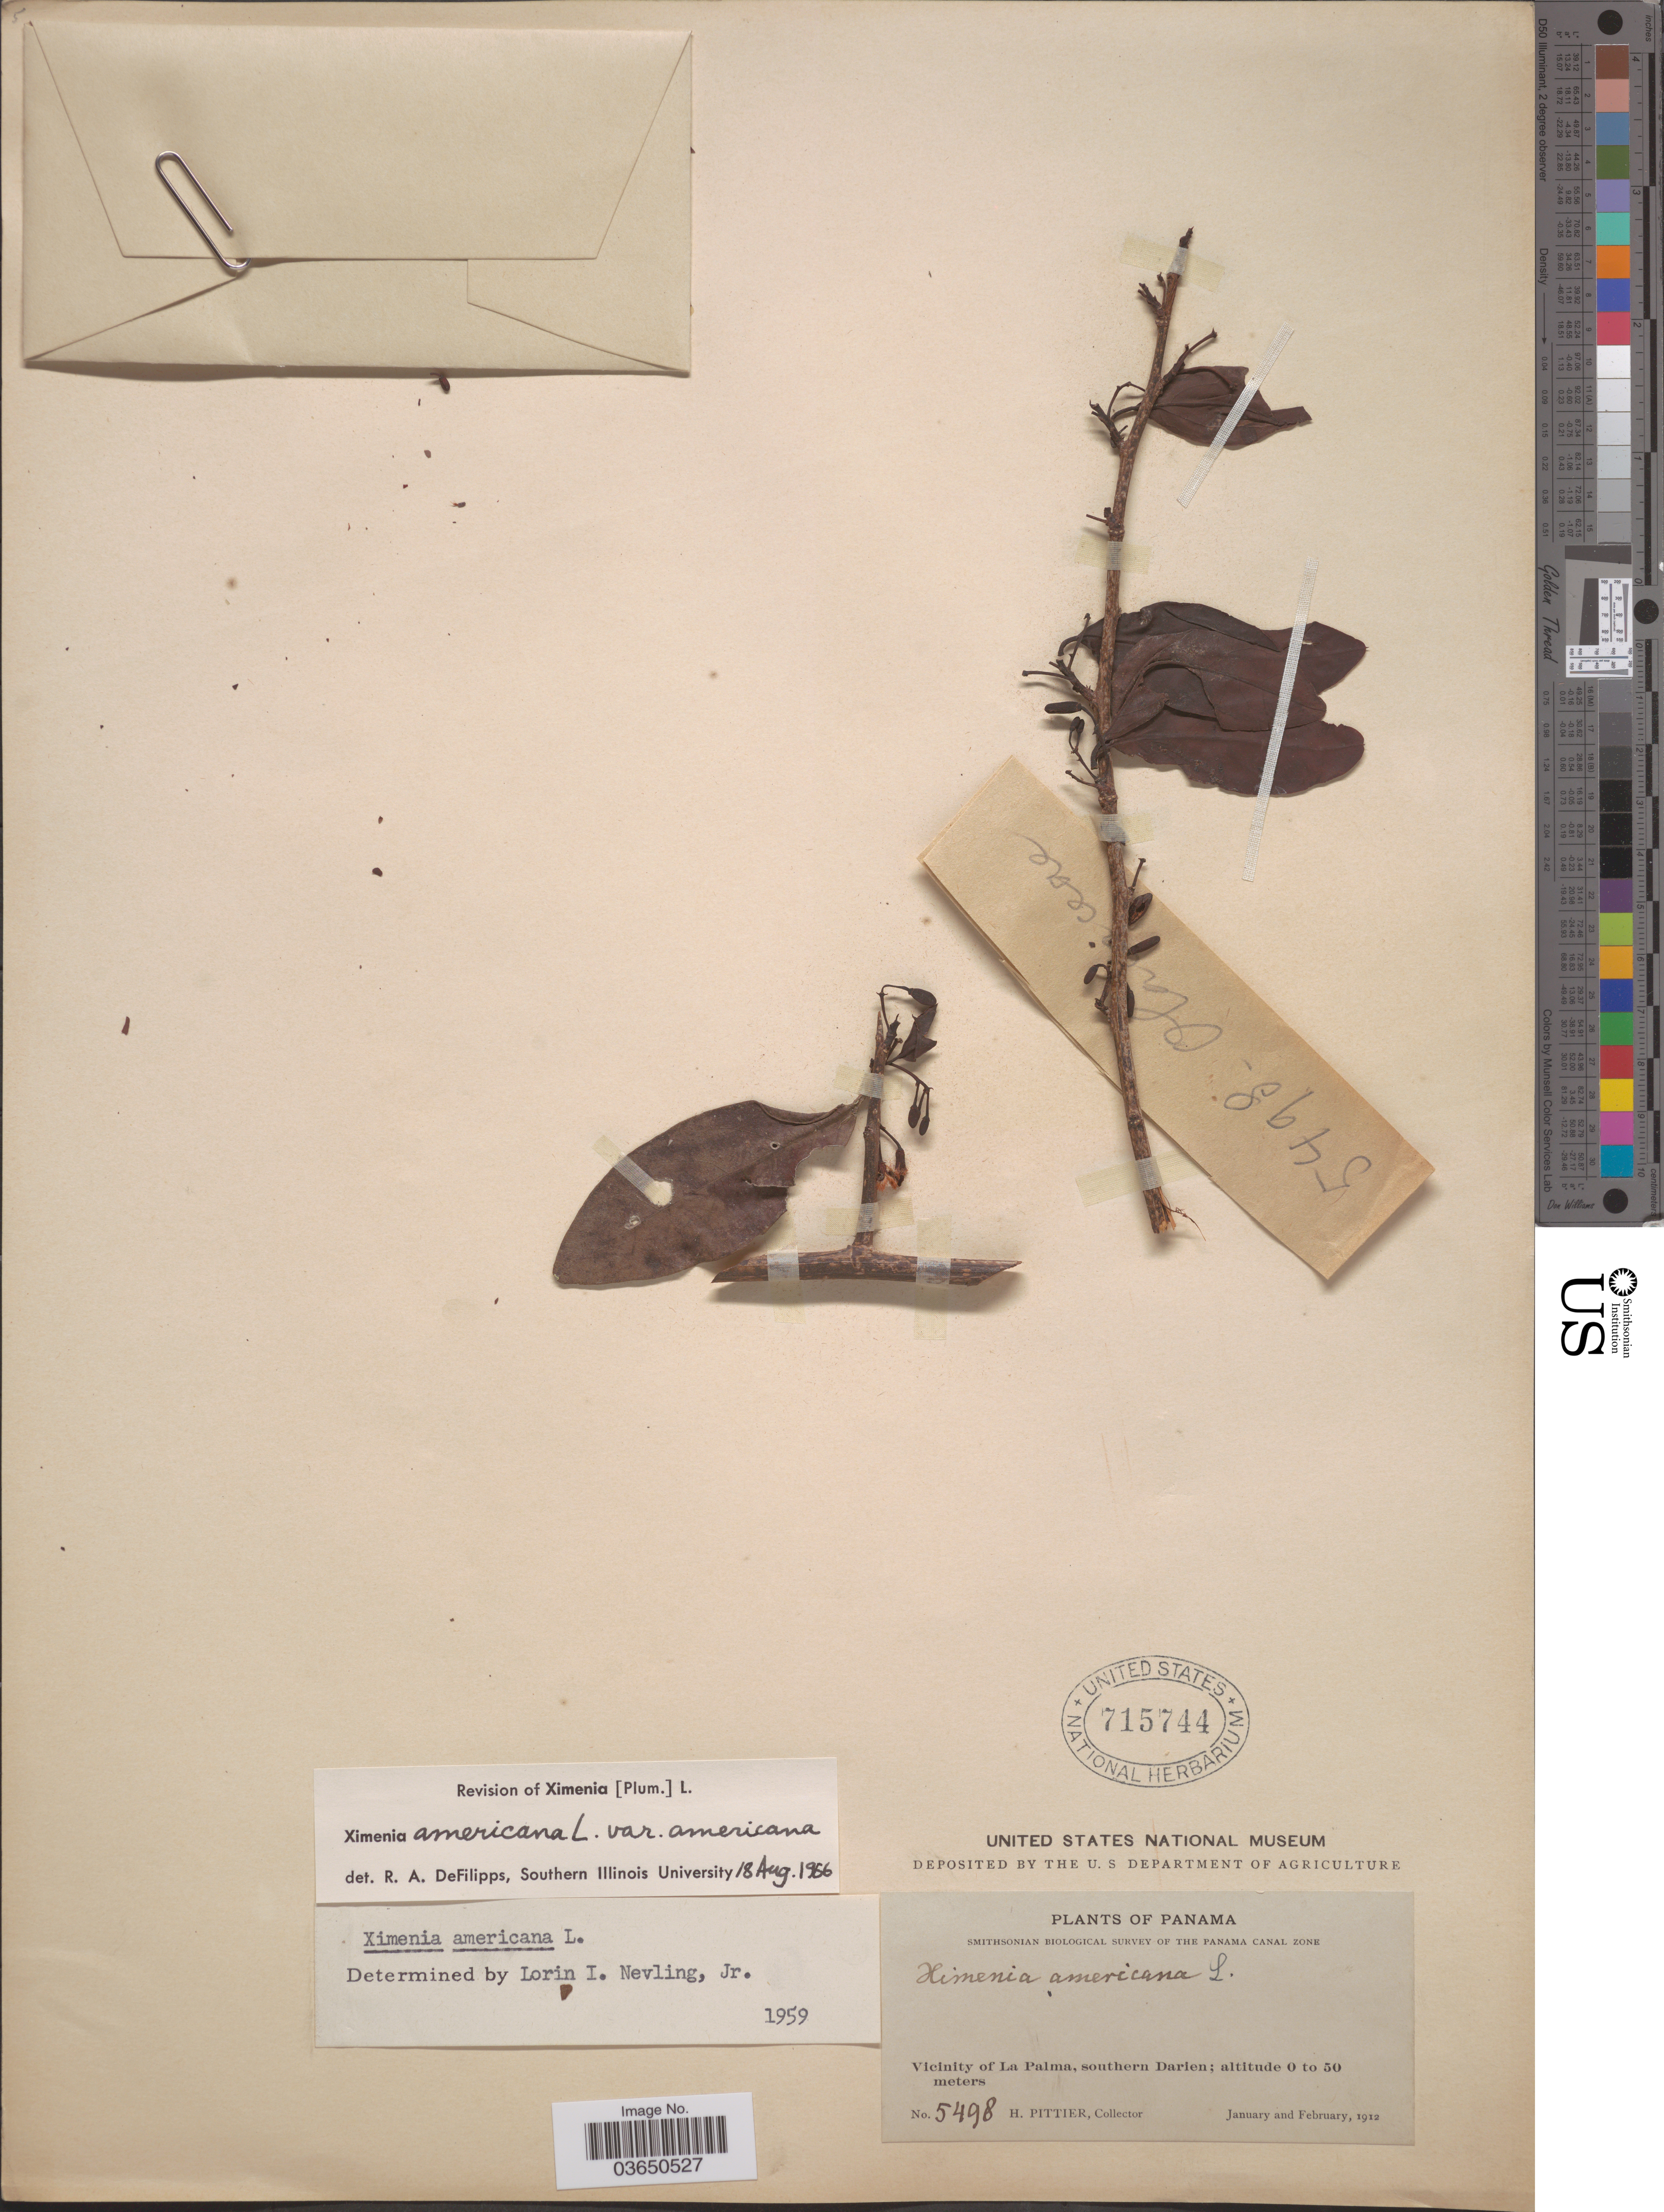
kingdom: Plantae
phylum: Tracheophyta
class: Magnoliopsida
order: Santalales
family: Ximeniaceae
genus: Ximenia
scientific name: Ximenia americana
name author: L.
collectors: H. F. Pittier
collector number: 5498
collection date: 1912-01/1912-02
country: Panama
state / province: Darién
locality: Vicinity of La Palma, southern Darien.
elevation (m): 0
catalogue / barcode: US 715744